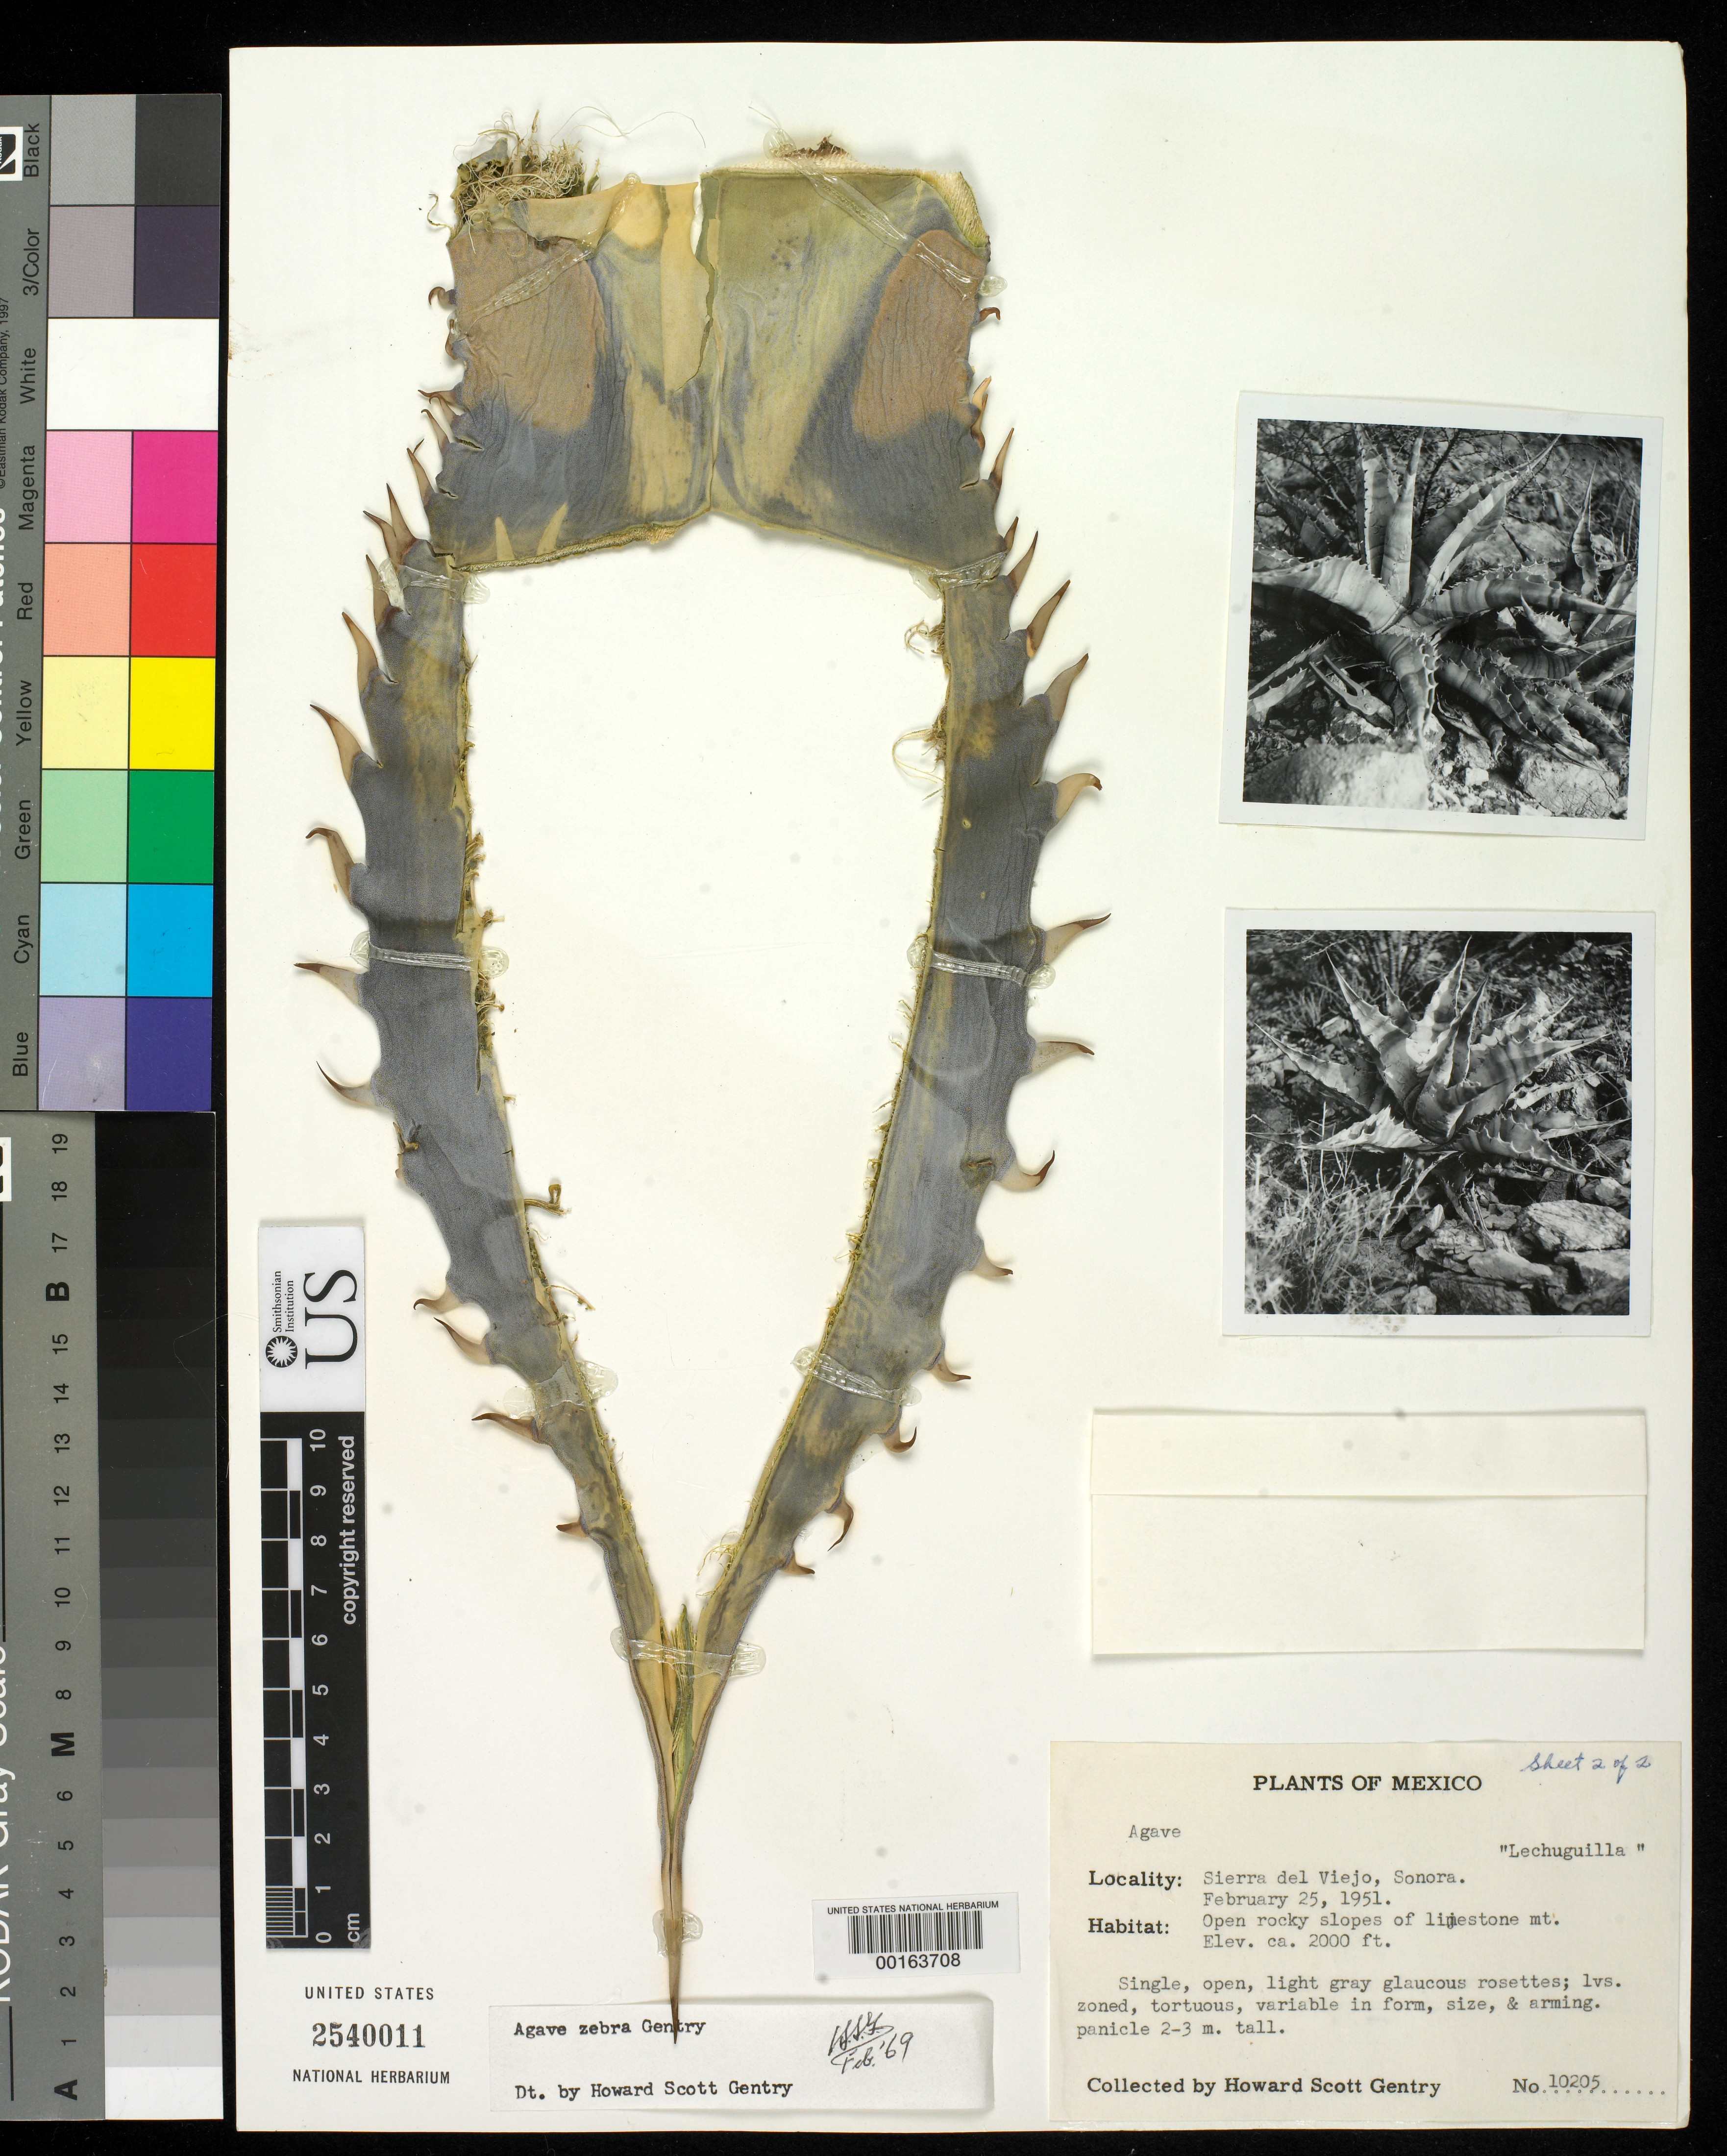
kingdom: Plantae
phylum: Tracheophyta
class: Liliopsida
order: Asparagales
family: Asparagaceae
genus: Agave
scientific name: Agave zebra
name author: Gentry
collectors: H. S. Gentry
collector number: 10205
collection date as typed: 25 Feb 1951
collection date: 1951-02-25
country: Mexico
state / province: Sonora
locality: Sierra de viejo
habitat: Open rocky slopes of limestone mountain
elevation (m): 610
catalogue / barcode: US 2540011